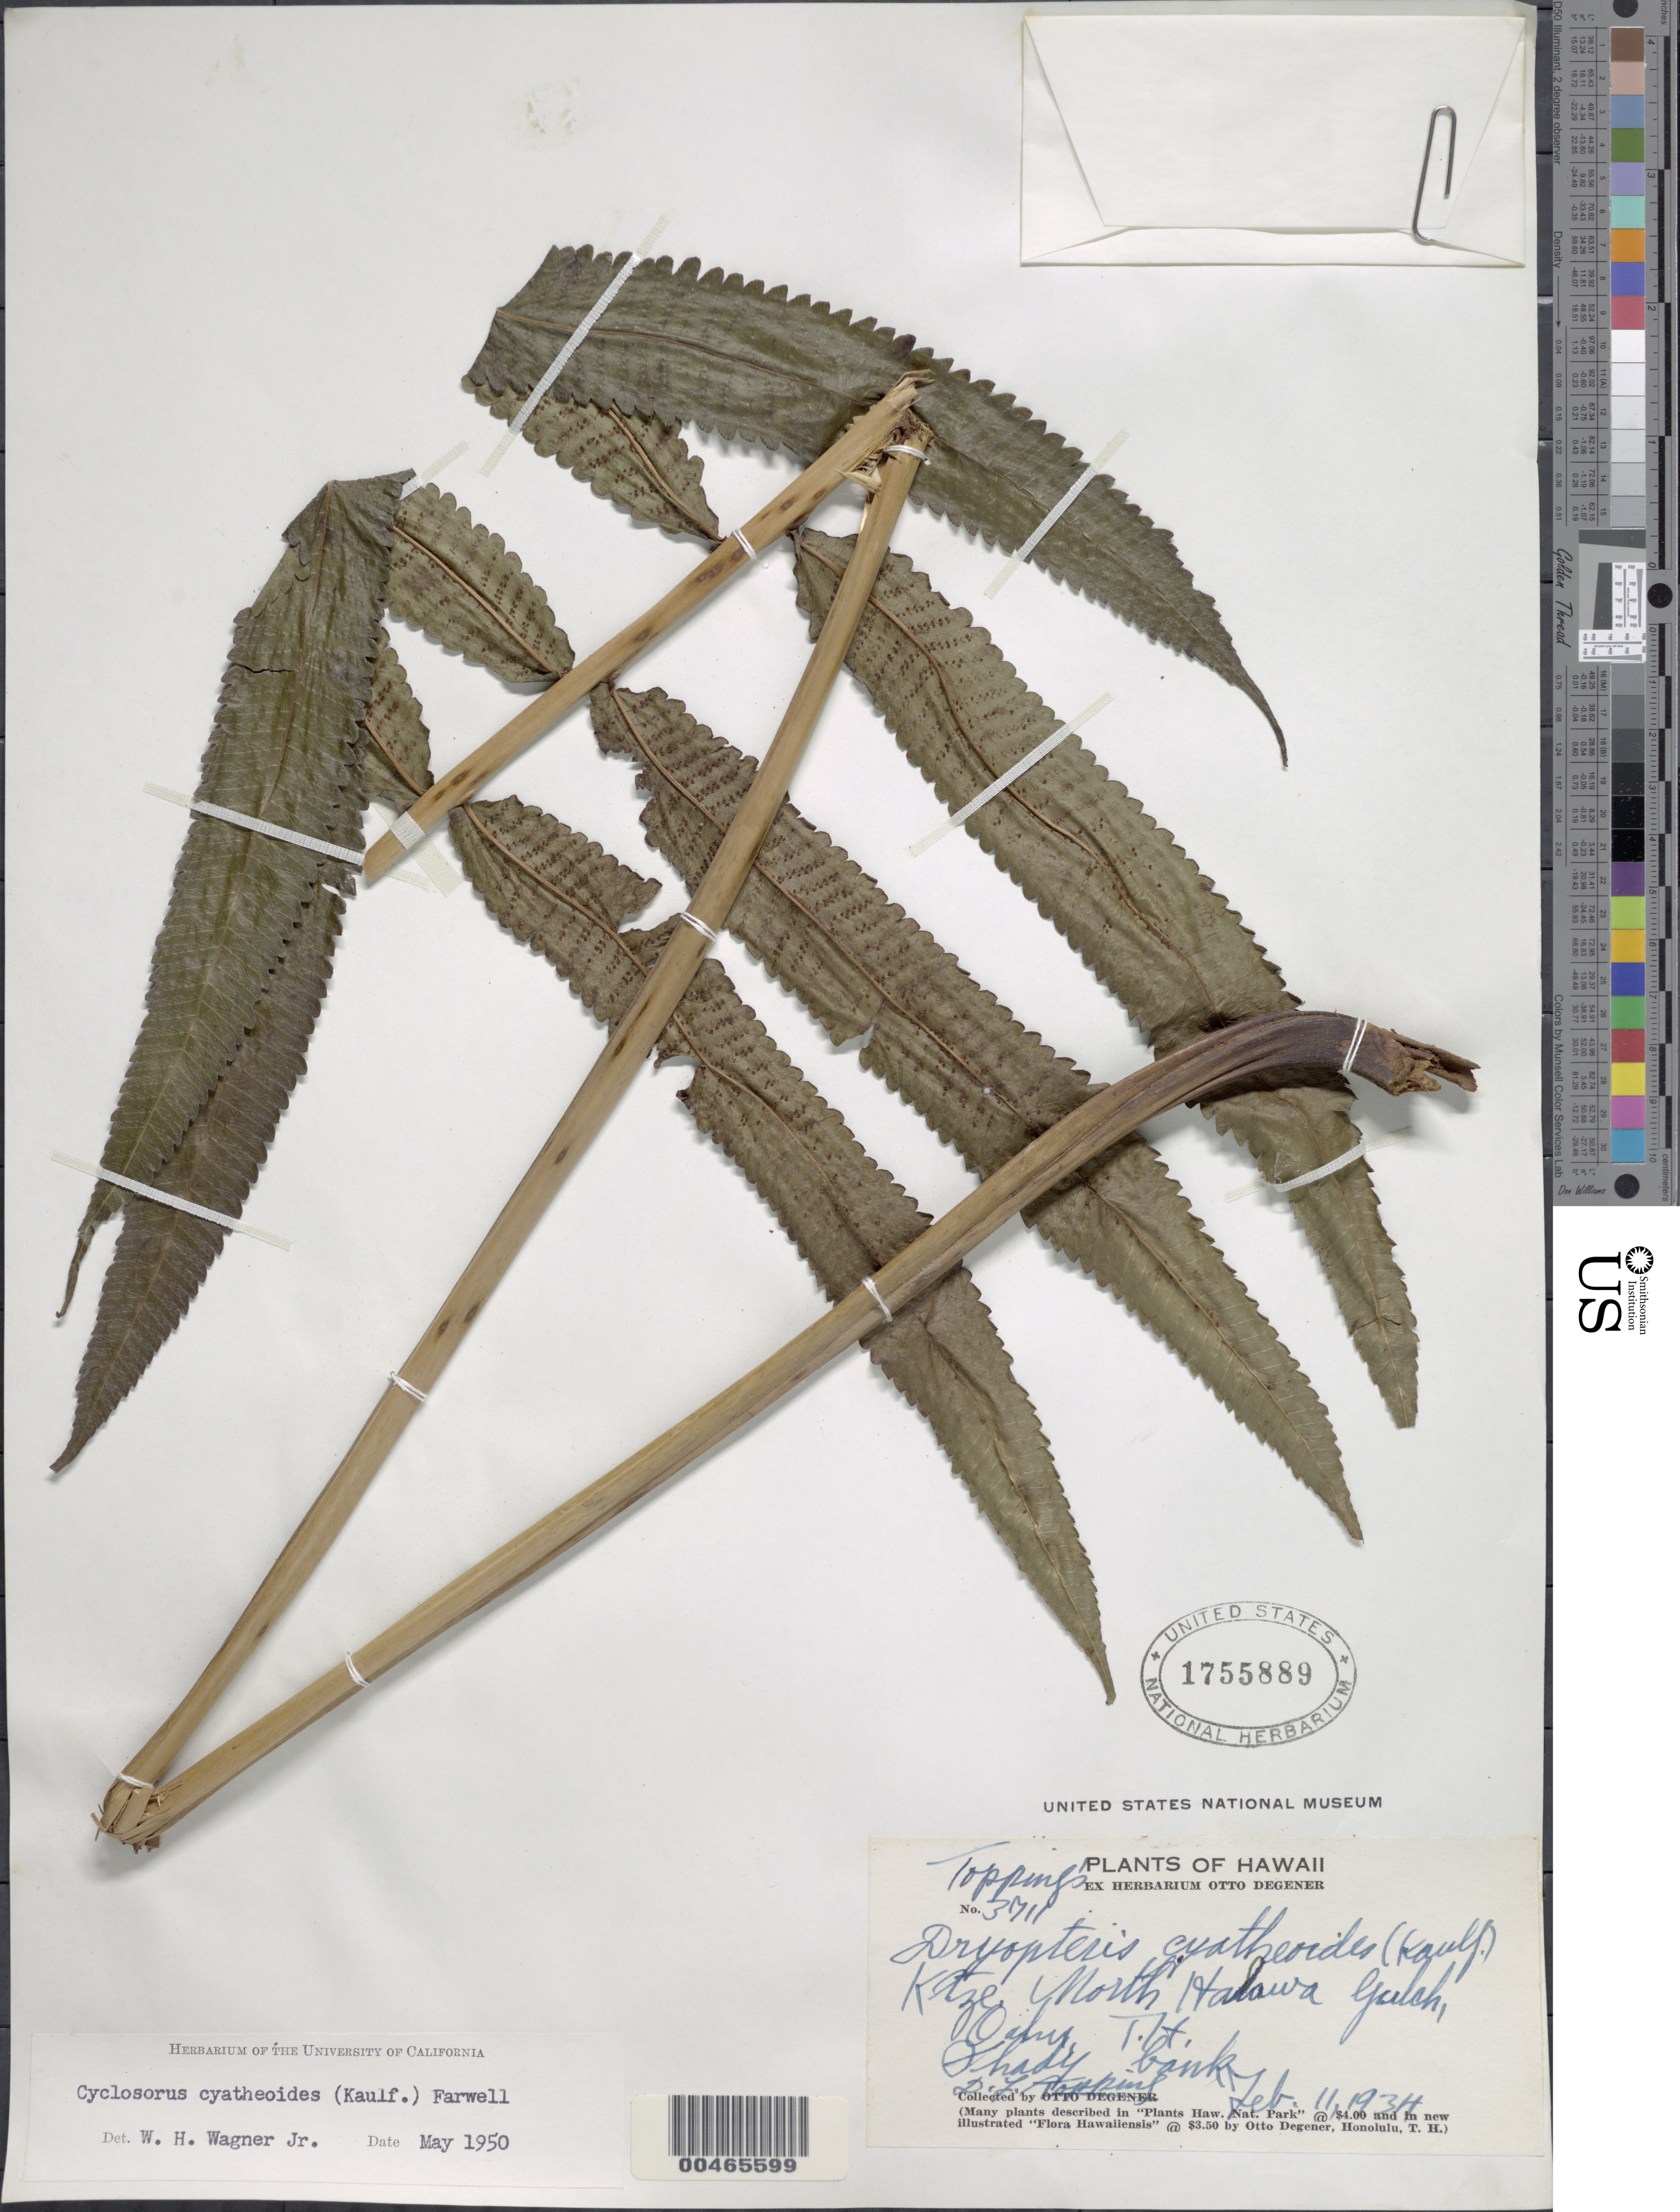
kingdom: Plantae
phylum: Tracheophyta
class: Polypodiopsida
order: Polypodiales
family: Thelypteridaceae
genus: Christella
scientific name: Christella cyatheoides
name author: (Kaulf.) Holttum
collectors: D. L. Topping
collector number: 3711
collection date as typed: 11 Feb 1934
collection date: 1934-02-11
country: United States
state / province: Hawaii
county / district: Honolulu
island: Oahu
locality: N Halawa Gulch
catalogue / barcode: US 1755889